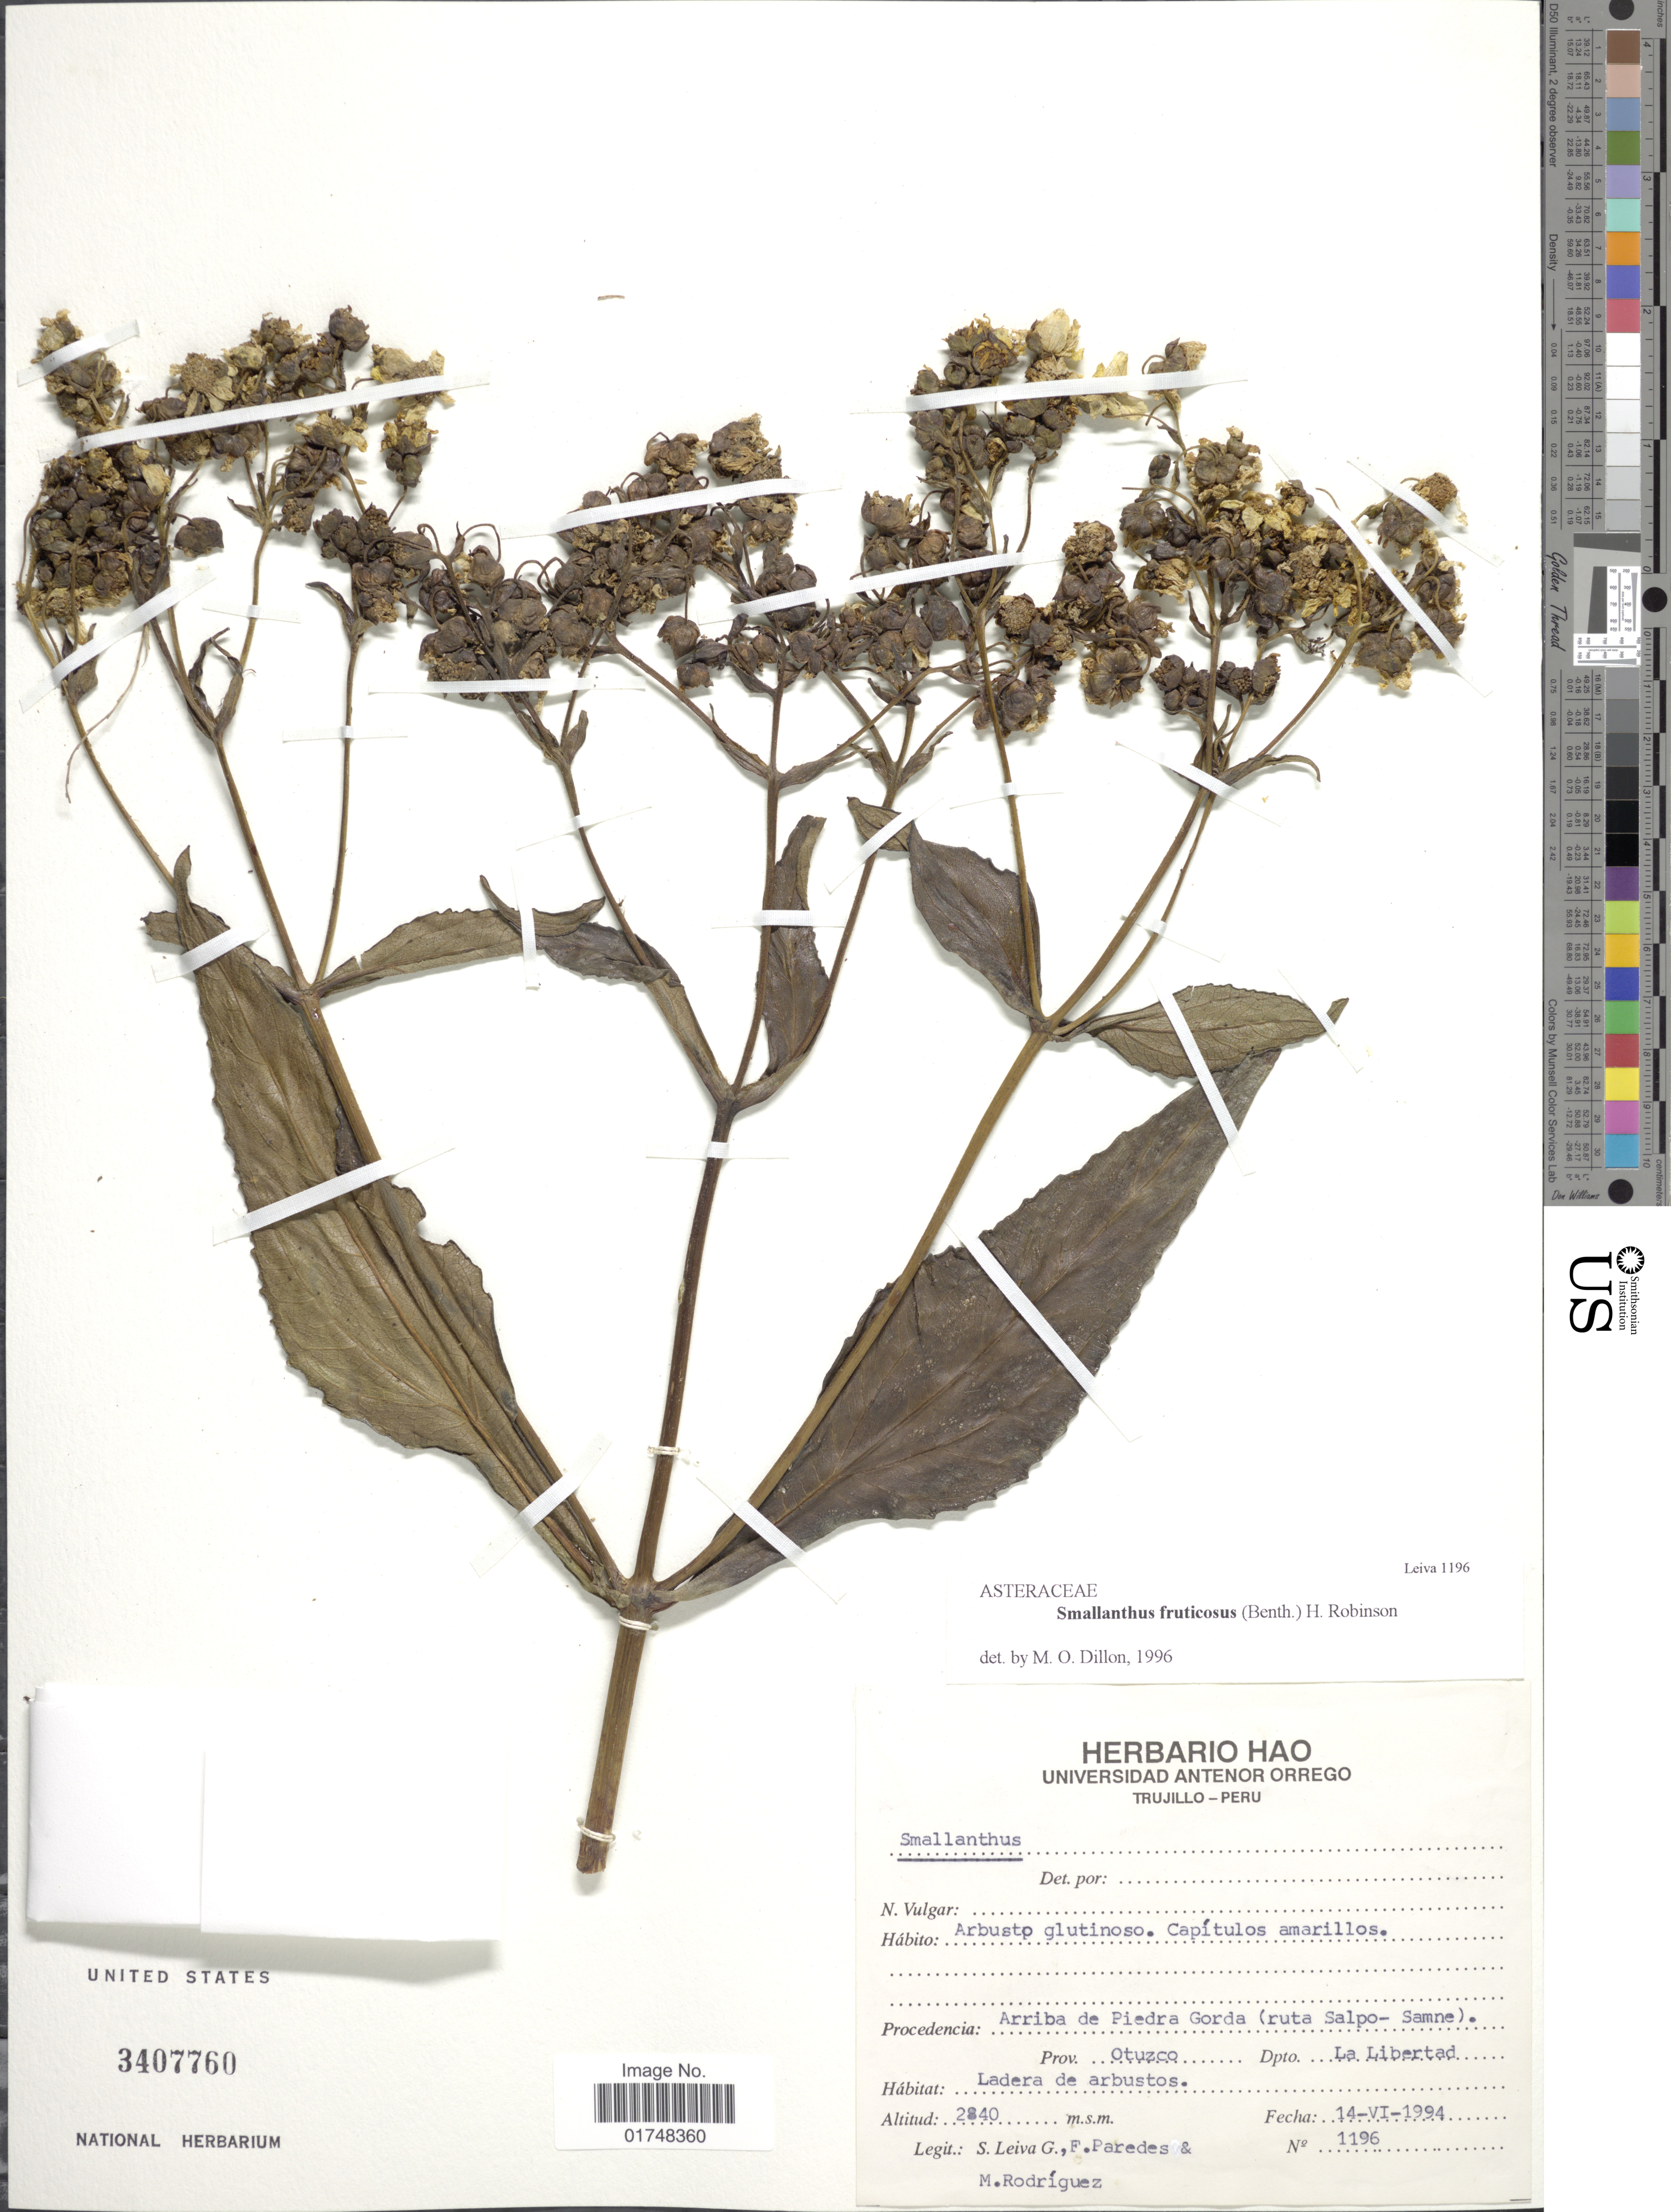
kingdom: Plantae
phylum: Tracheophyta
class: Magnoliopsida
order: Asterales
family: Asteraceae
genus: Smallanthus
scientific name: Smallanthus fruticosus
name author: (Benth.) H. Rob.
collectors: S. Leiva G., F. Paredes & M. Rodríguez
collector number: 1196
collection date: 1994-06-14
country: Peru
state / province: La Libertad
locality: Arriba de Piedra Gorda (ruta Salpo-Samne), Prov. Otuzco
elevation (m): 2840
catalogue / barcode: US 3407760